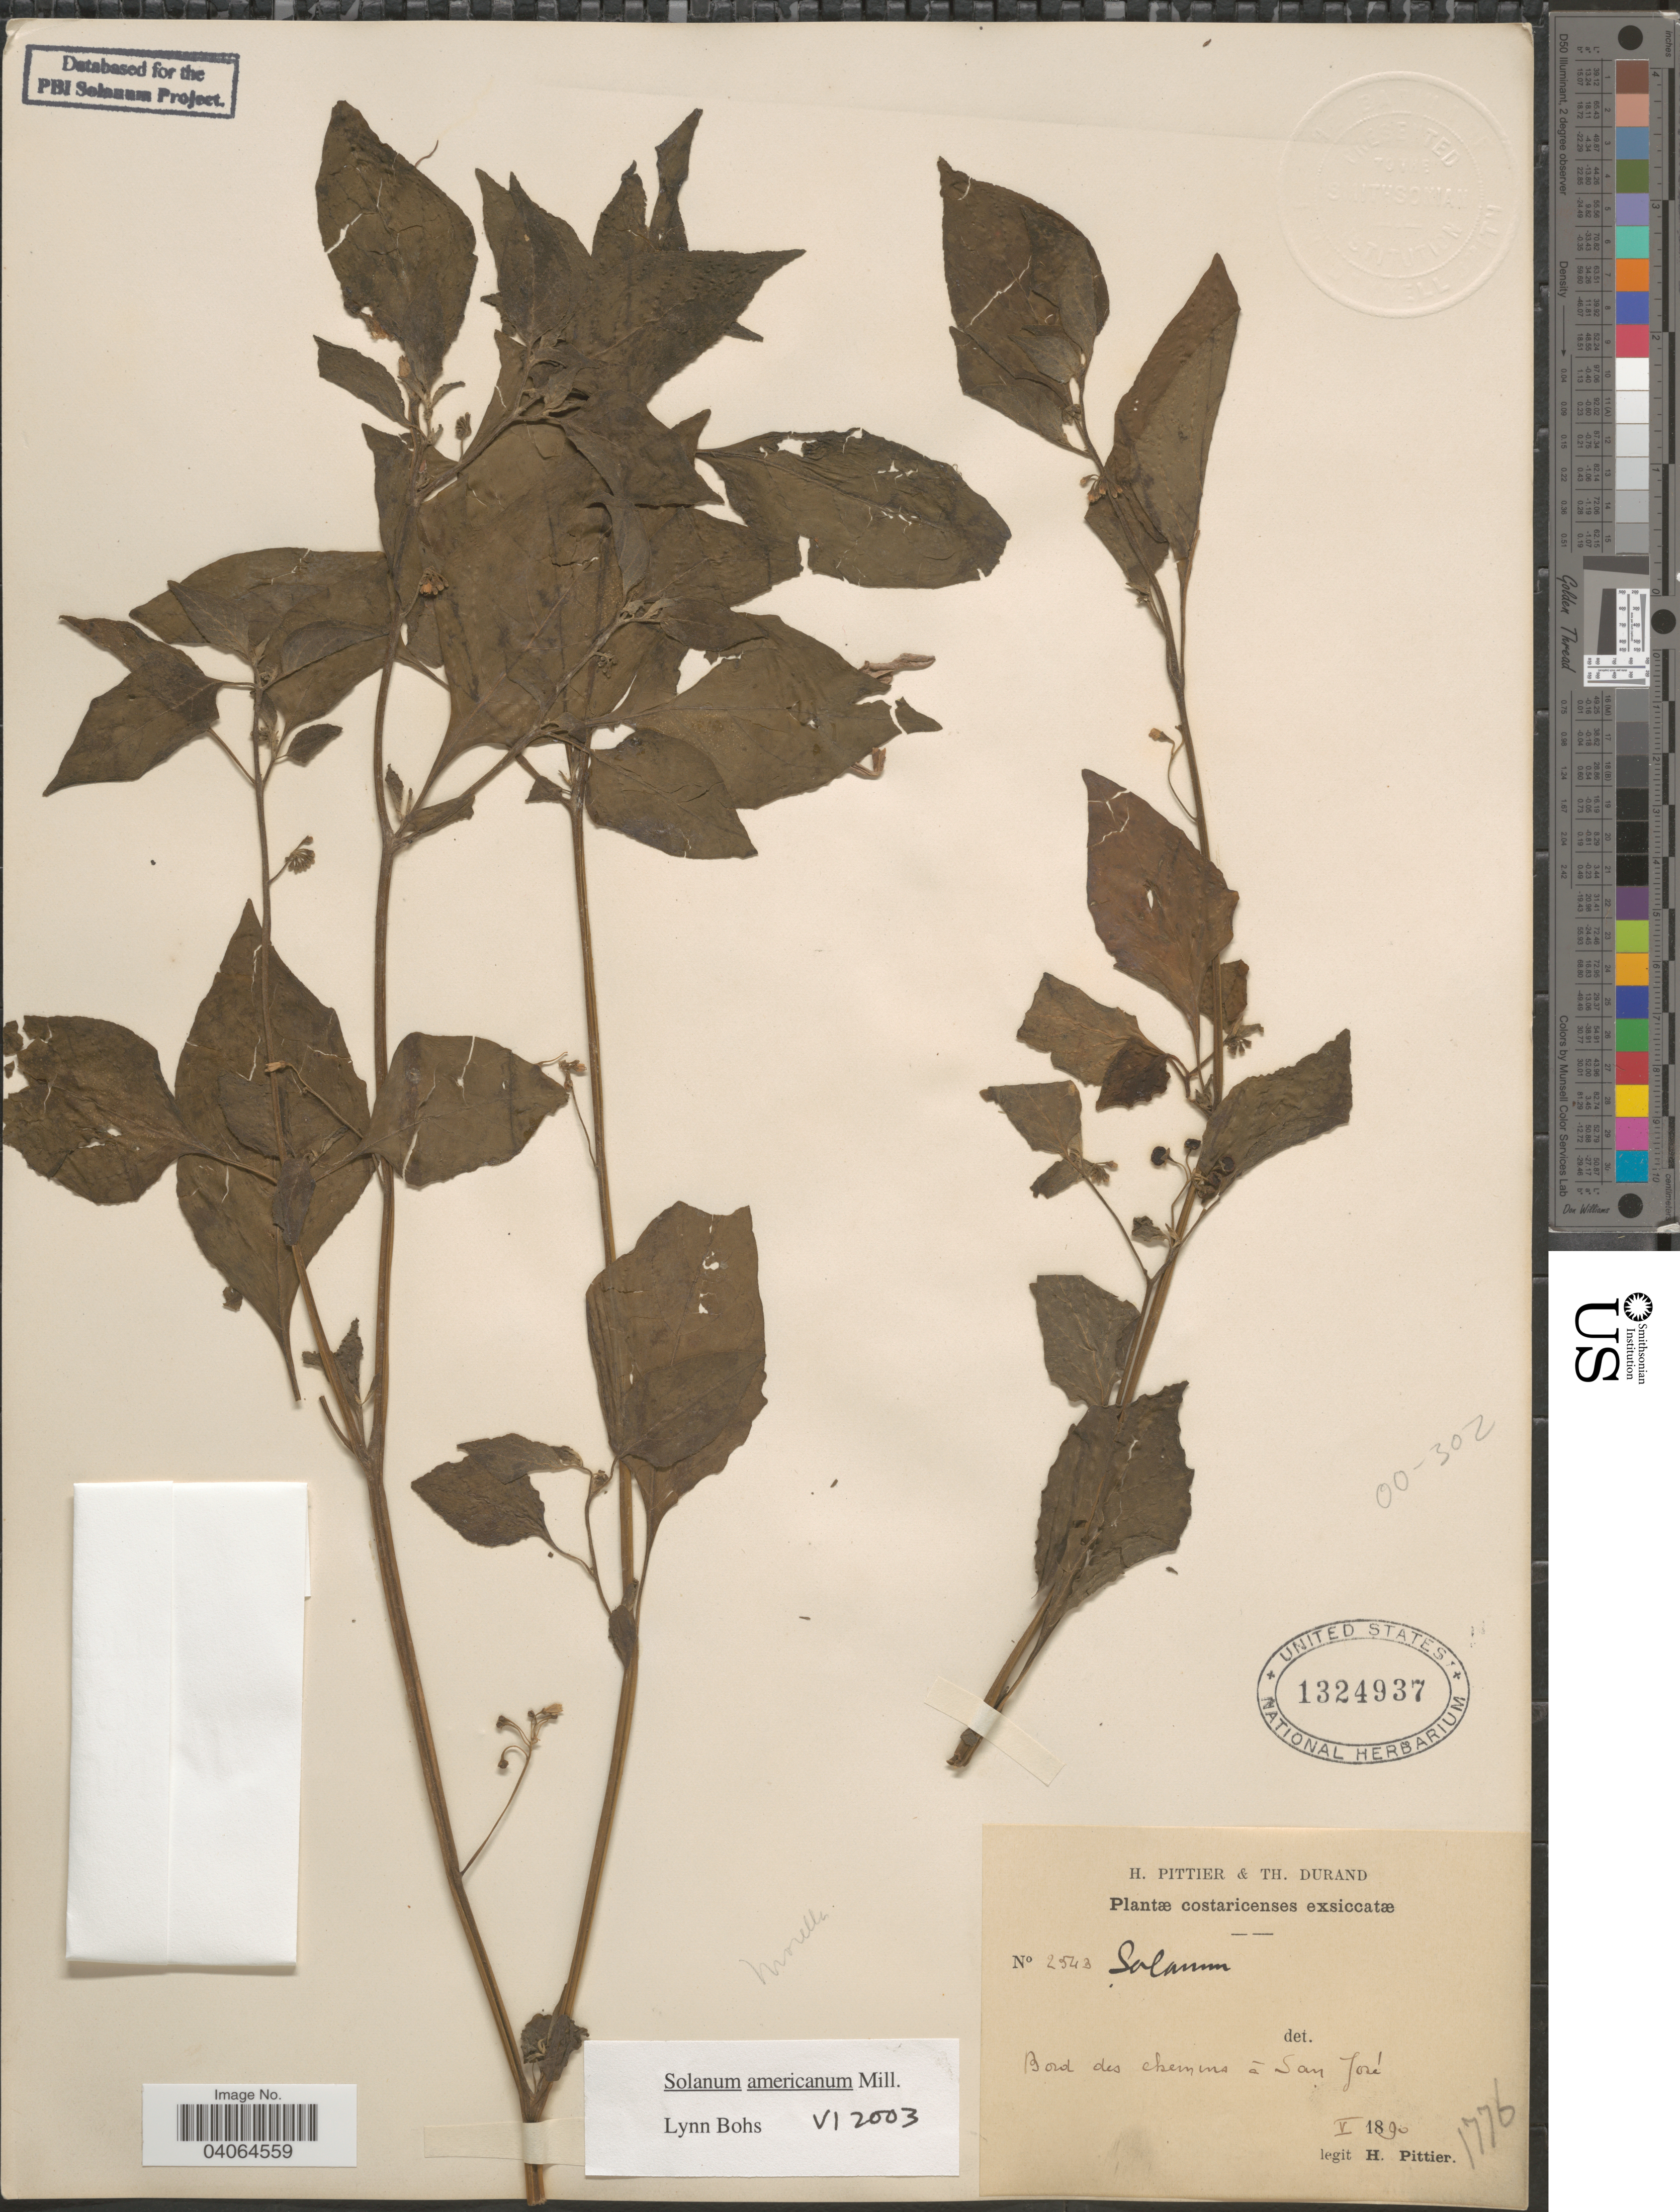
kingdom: Plantae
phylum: Tracheophyta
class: Magnoliopsida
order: Solanales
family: Solanaceae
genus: Solanum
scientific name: Solanum americanum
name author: Mill.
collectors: H. F. Pittier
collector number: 2543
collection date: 1890-05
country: Costa Rica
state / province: San José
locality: Bord des chemins à San José.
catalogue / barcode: US 1324937